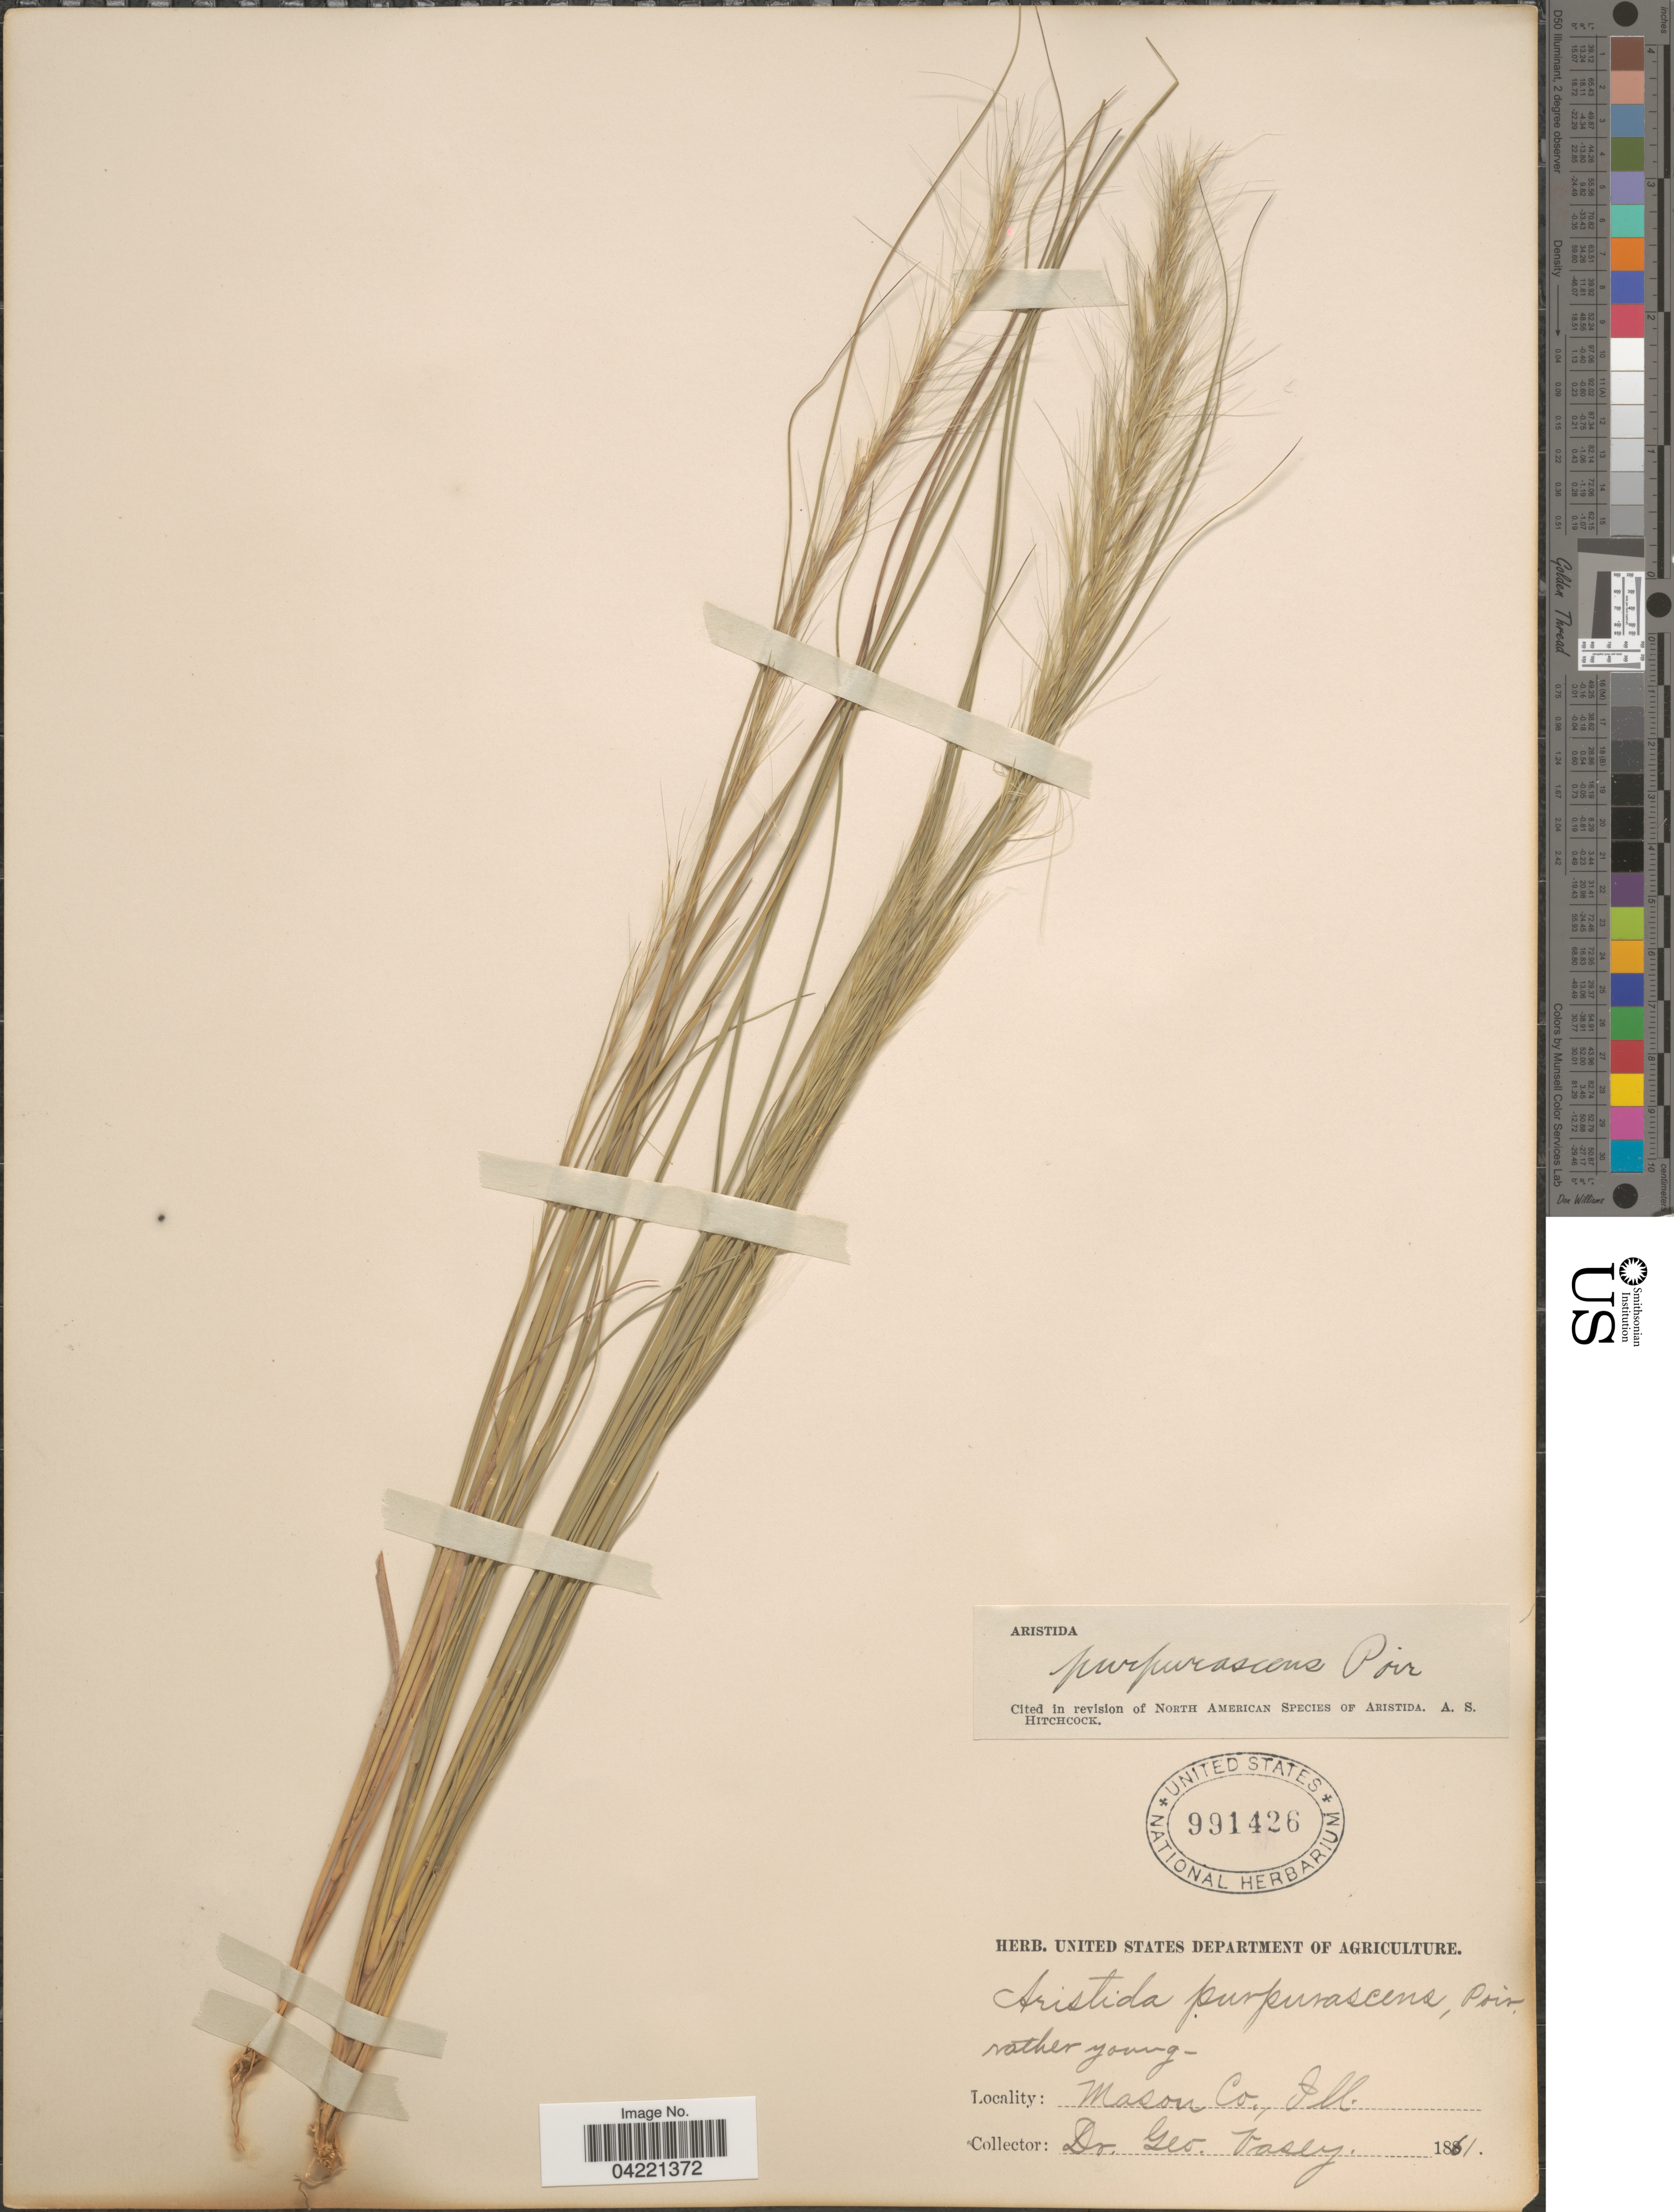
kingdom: Plantae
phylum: Tracheophyta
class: Liliopsida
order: Poales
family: Poaceae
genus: Aristida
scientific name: Aristida purpurascens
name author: Poir.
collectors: G. R. Vasey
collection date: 1861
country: United States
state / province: Illinois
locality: Mason Co.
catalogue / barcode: US 991426